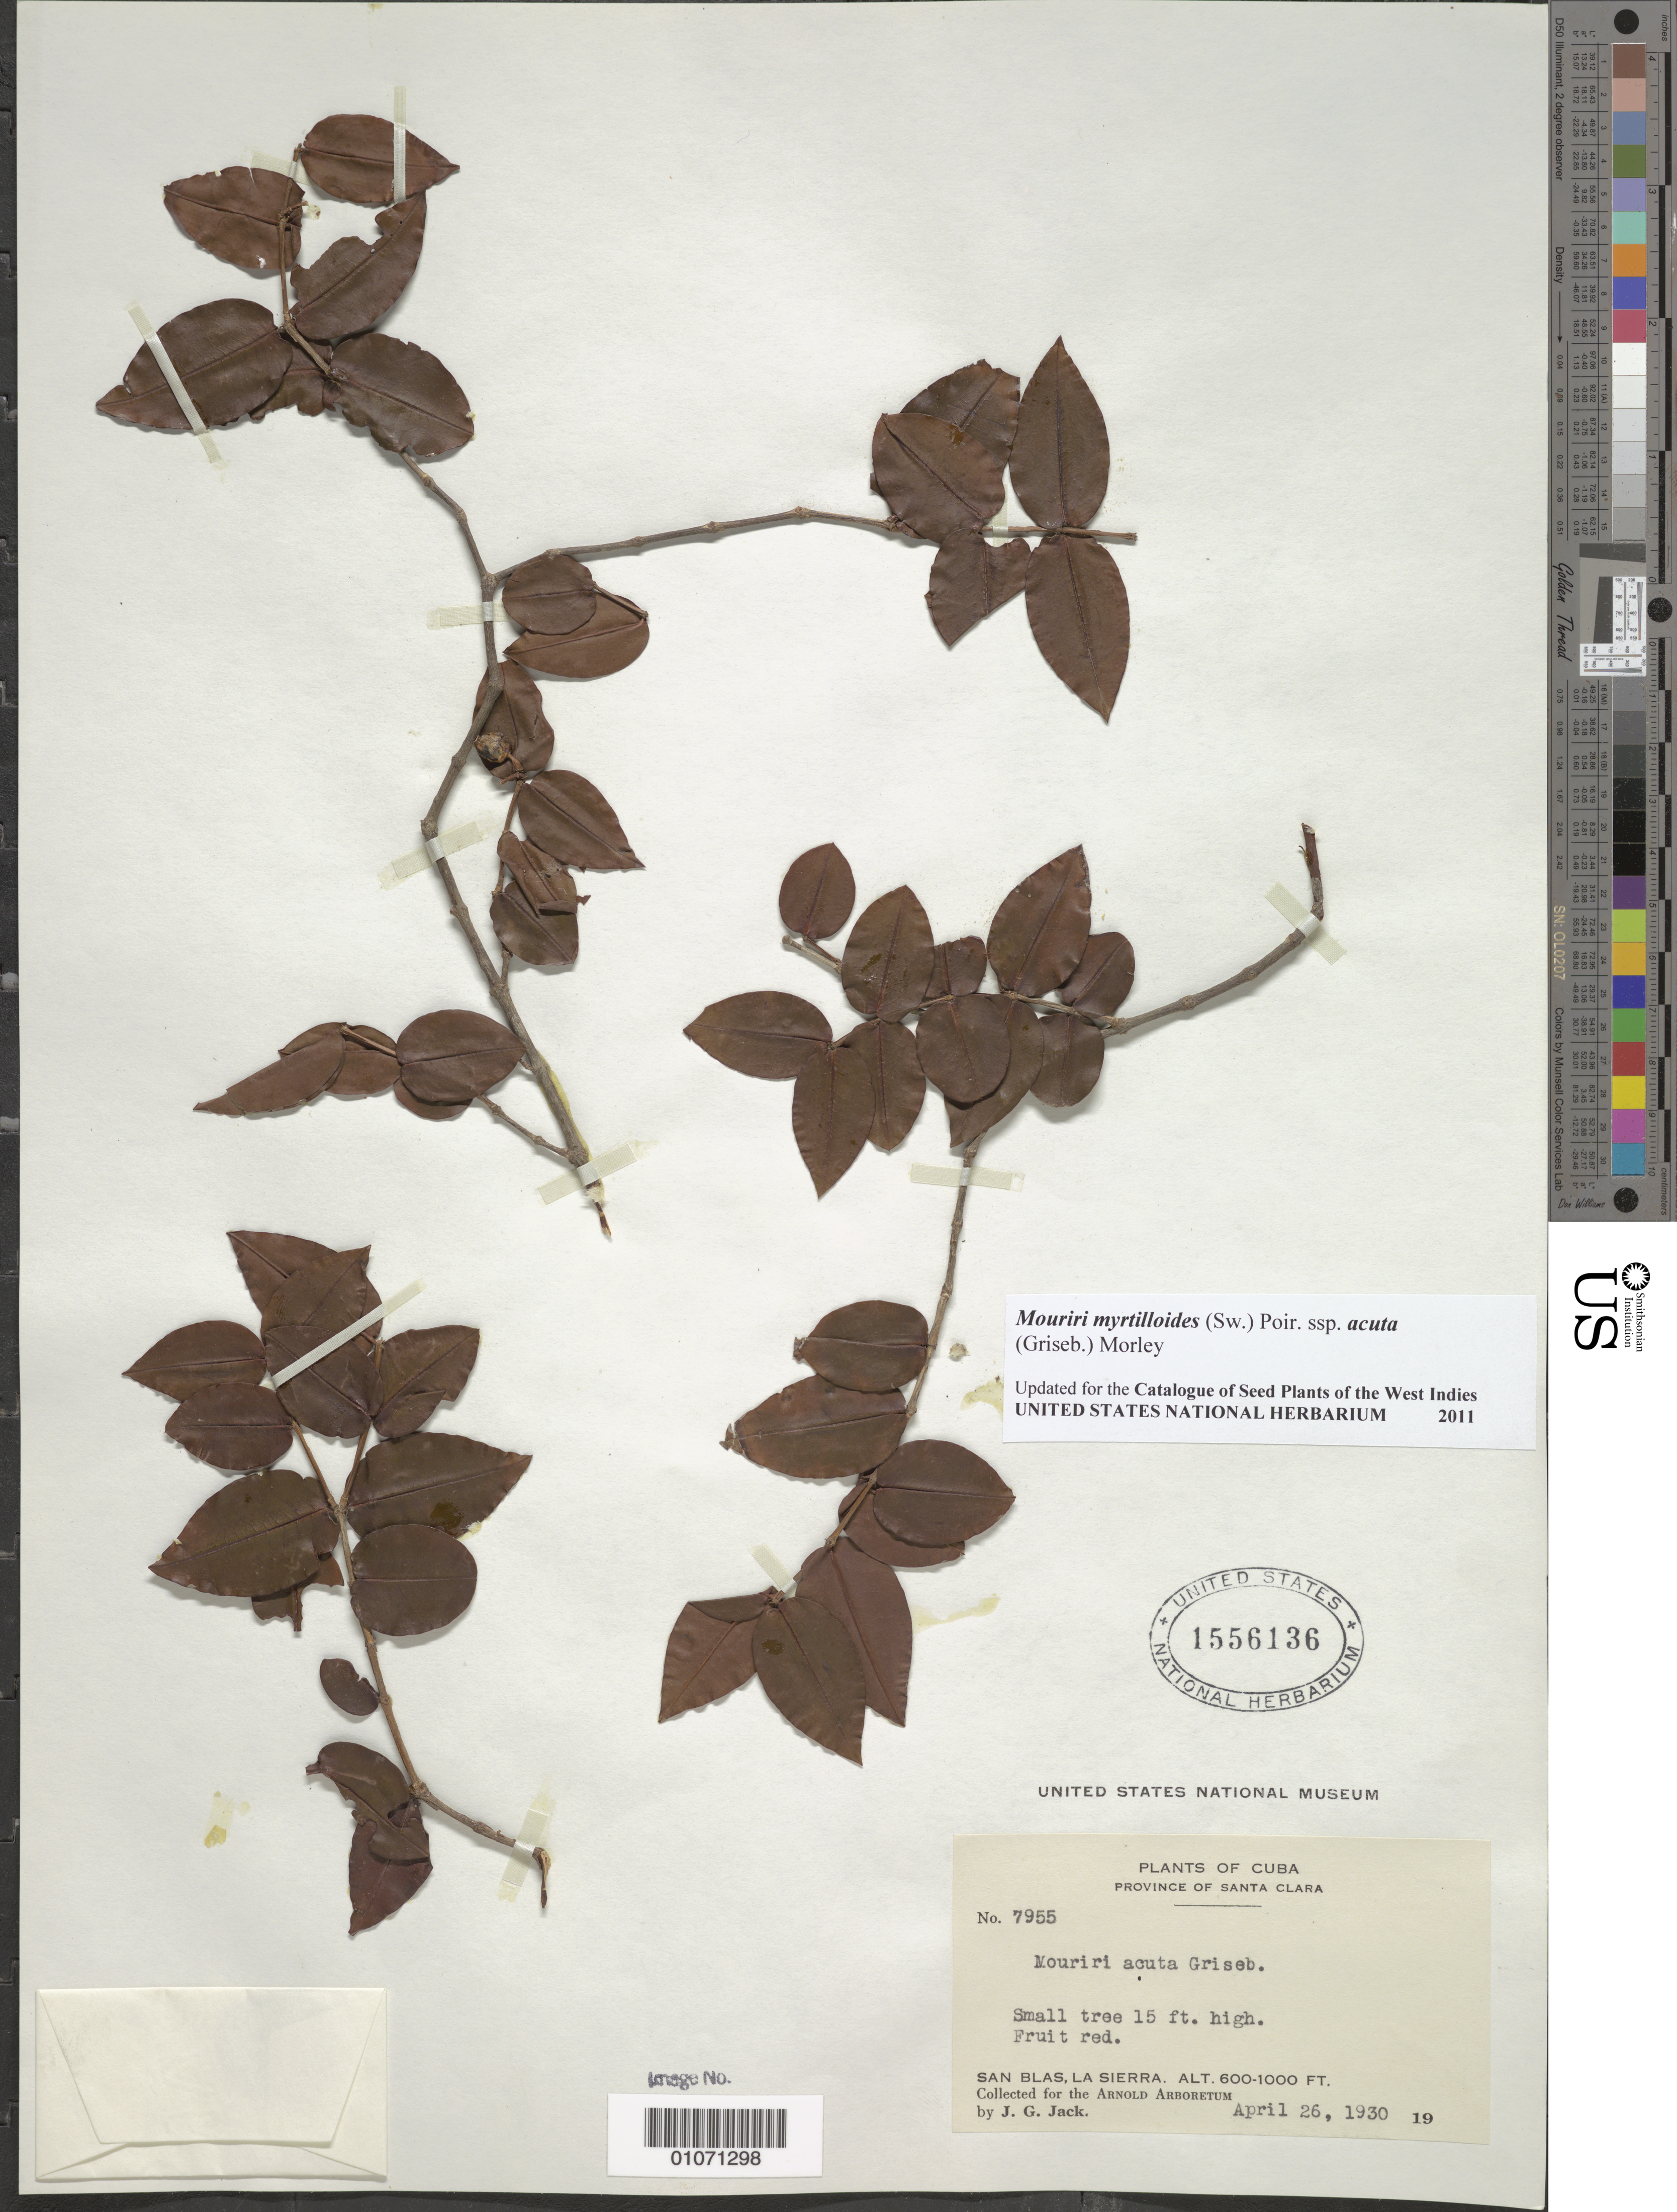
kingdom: Plantae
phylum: Tracheophyta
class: Magnoliopsida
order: Myrtales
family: Melastomataceae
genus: Mouriri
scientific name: Mouriri myrtilloides subsp. acuta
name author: (Griseb.) Morley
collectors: J. G. Jack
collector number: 7955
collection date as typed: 26 Apr 1930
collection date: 1930-04-26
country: Cuba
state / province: Santa Clara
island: Cuba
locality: San Blas, La Sierra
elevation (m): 183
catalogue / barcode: US 1556136